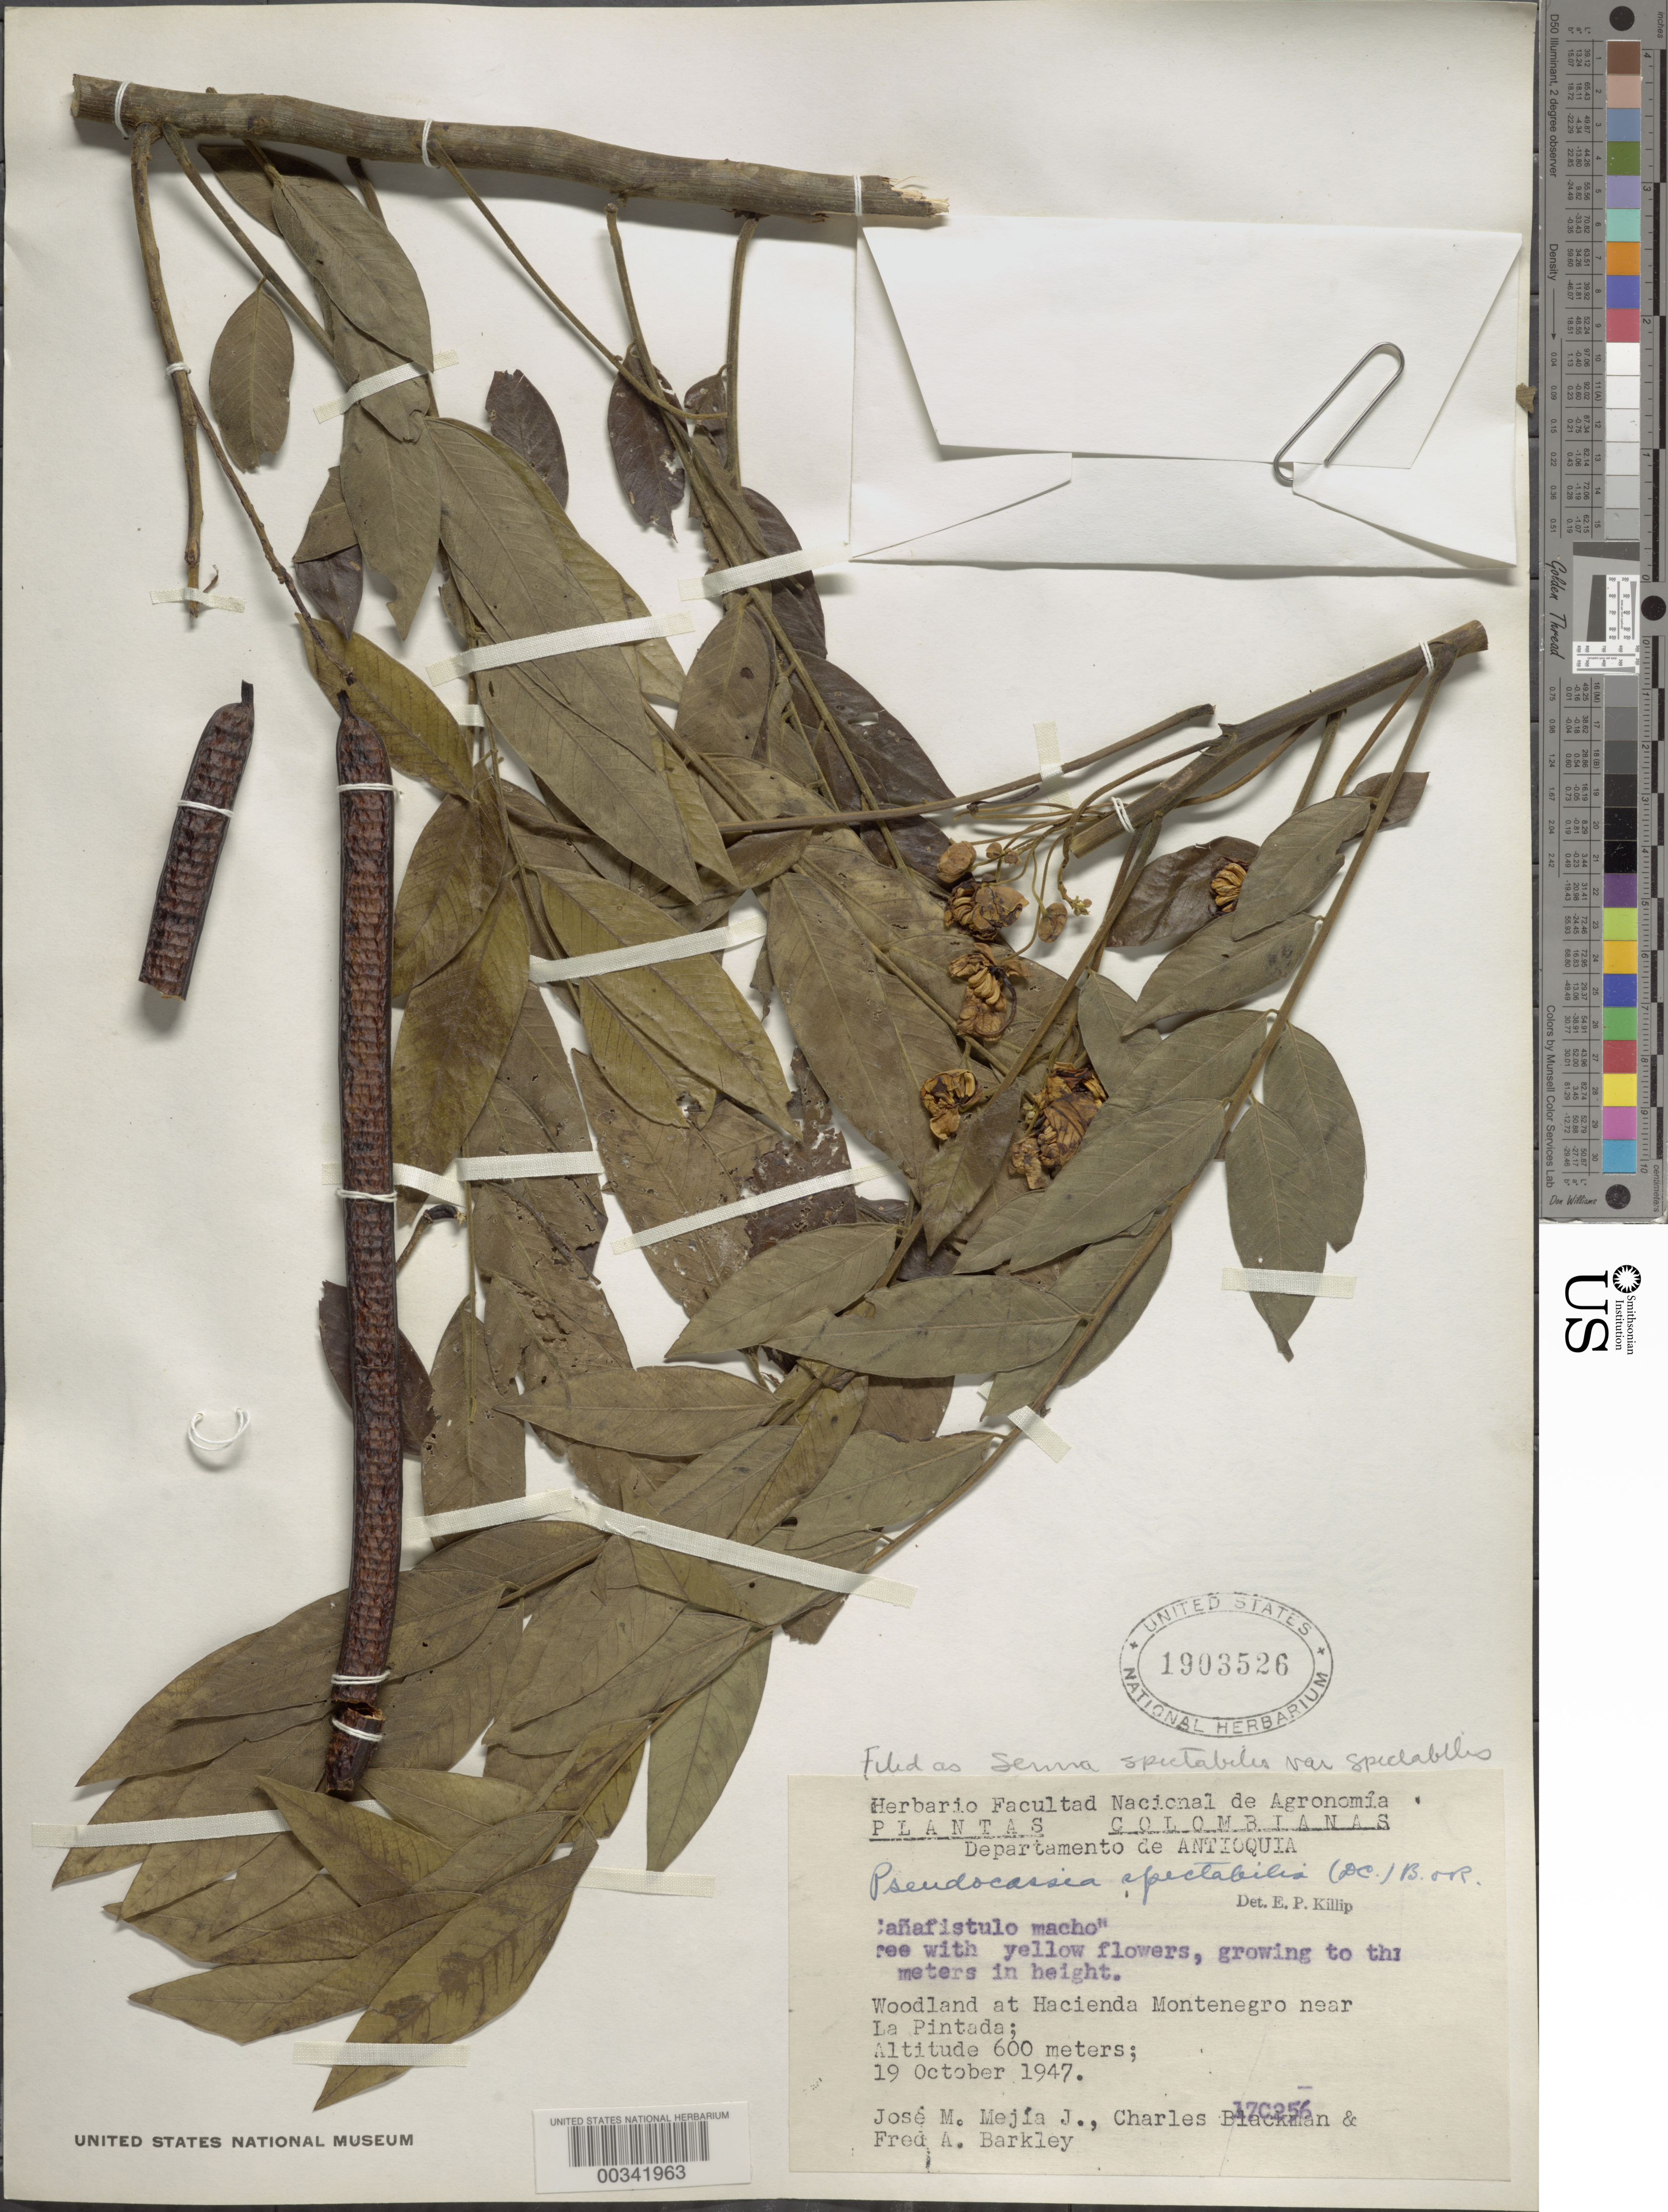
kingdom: Plantae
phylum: Tracheophyta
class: Magnoliopsida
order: Fabales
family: Fabaceae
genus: Senna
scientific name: Senna spectabilis var. spectabilis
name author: (DC.) H.S. Irwin & Barneby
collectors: J. Mejia J., C. Blackman & F. A. Barkley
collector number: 17c256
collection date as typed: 19 Oct 1947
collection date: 1947-10-19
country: Colombia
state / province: Antioquia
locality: At Hacienda Monte Negro near la Pintada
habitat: Woodland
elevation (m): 600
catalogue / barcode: US 1903526